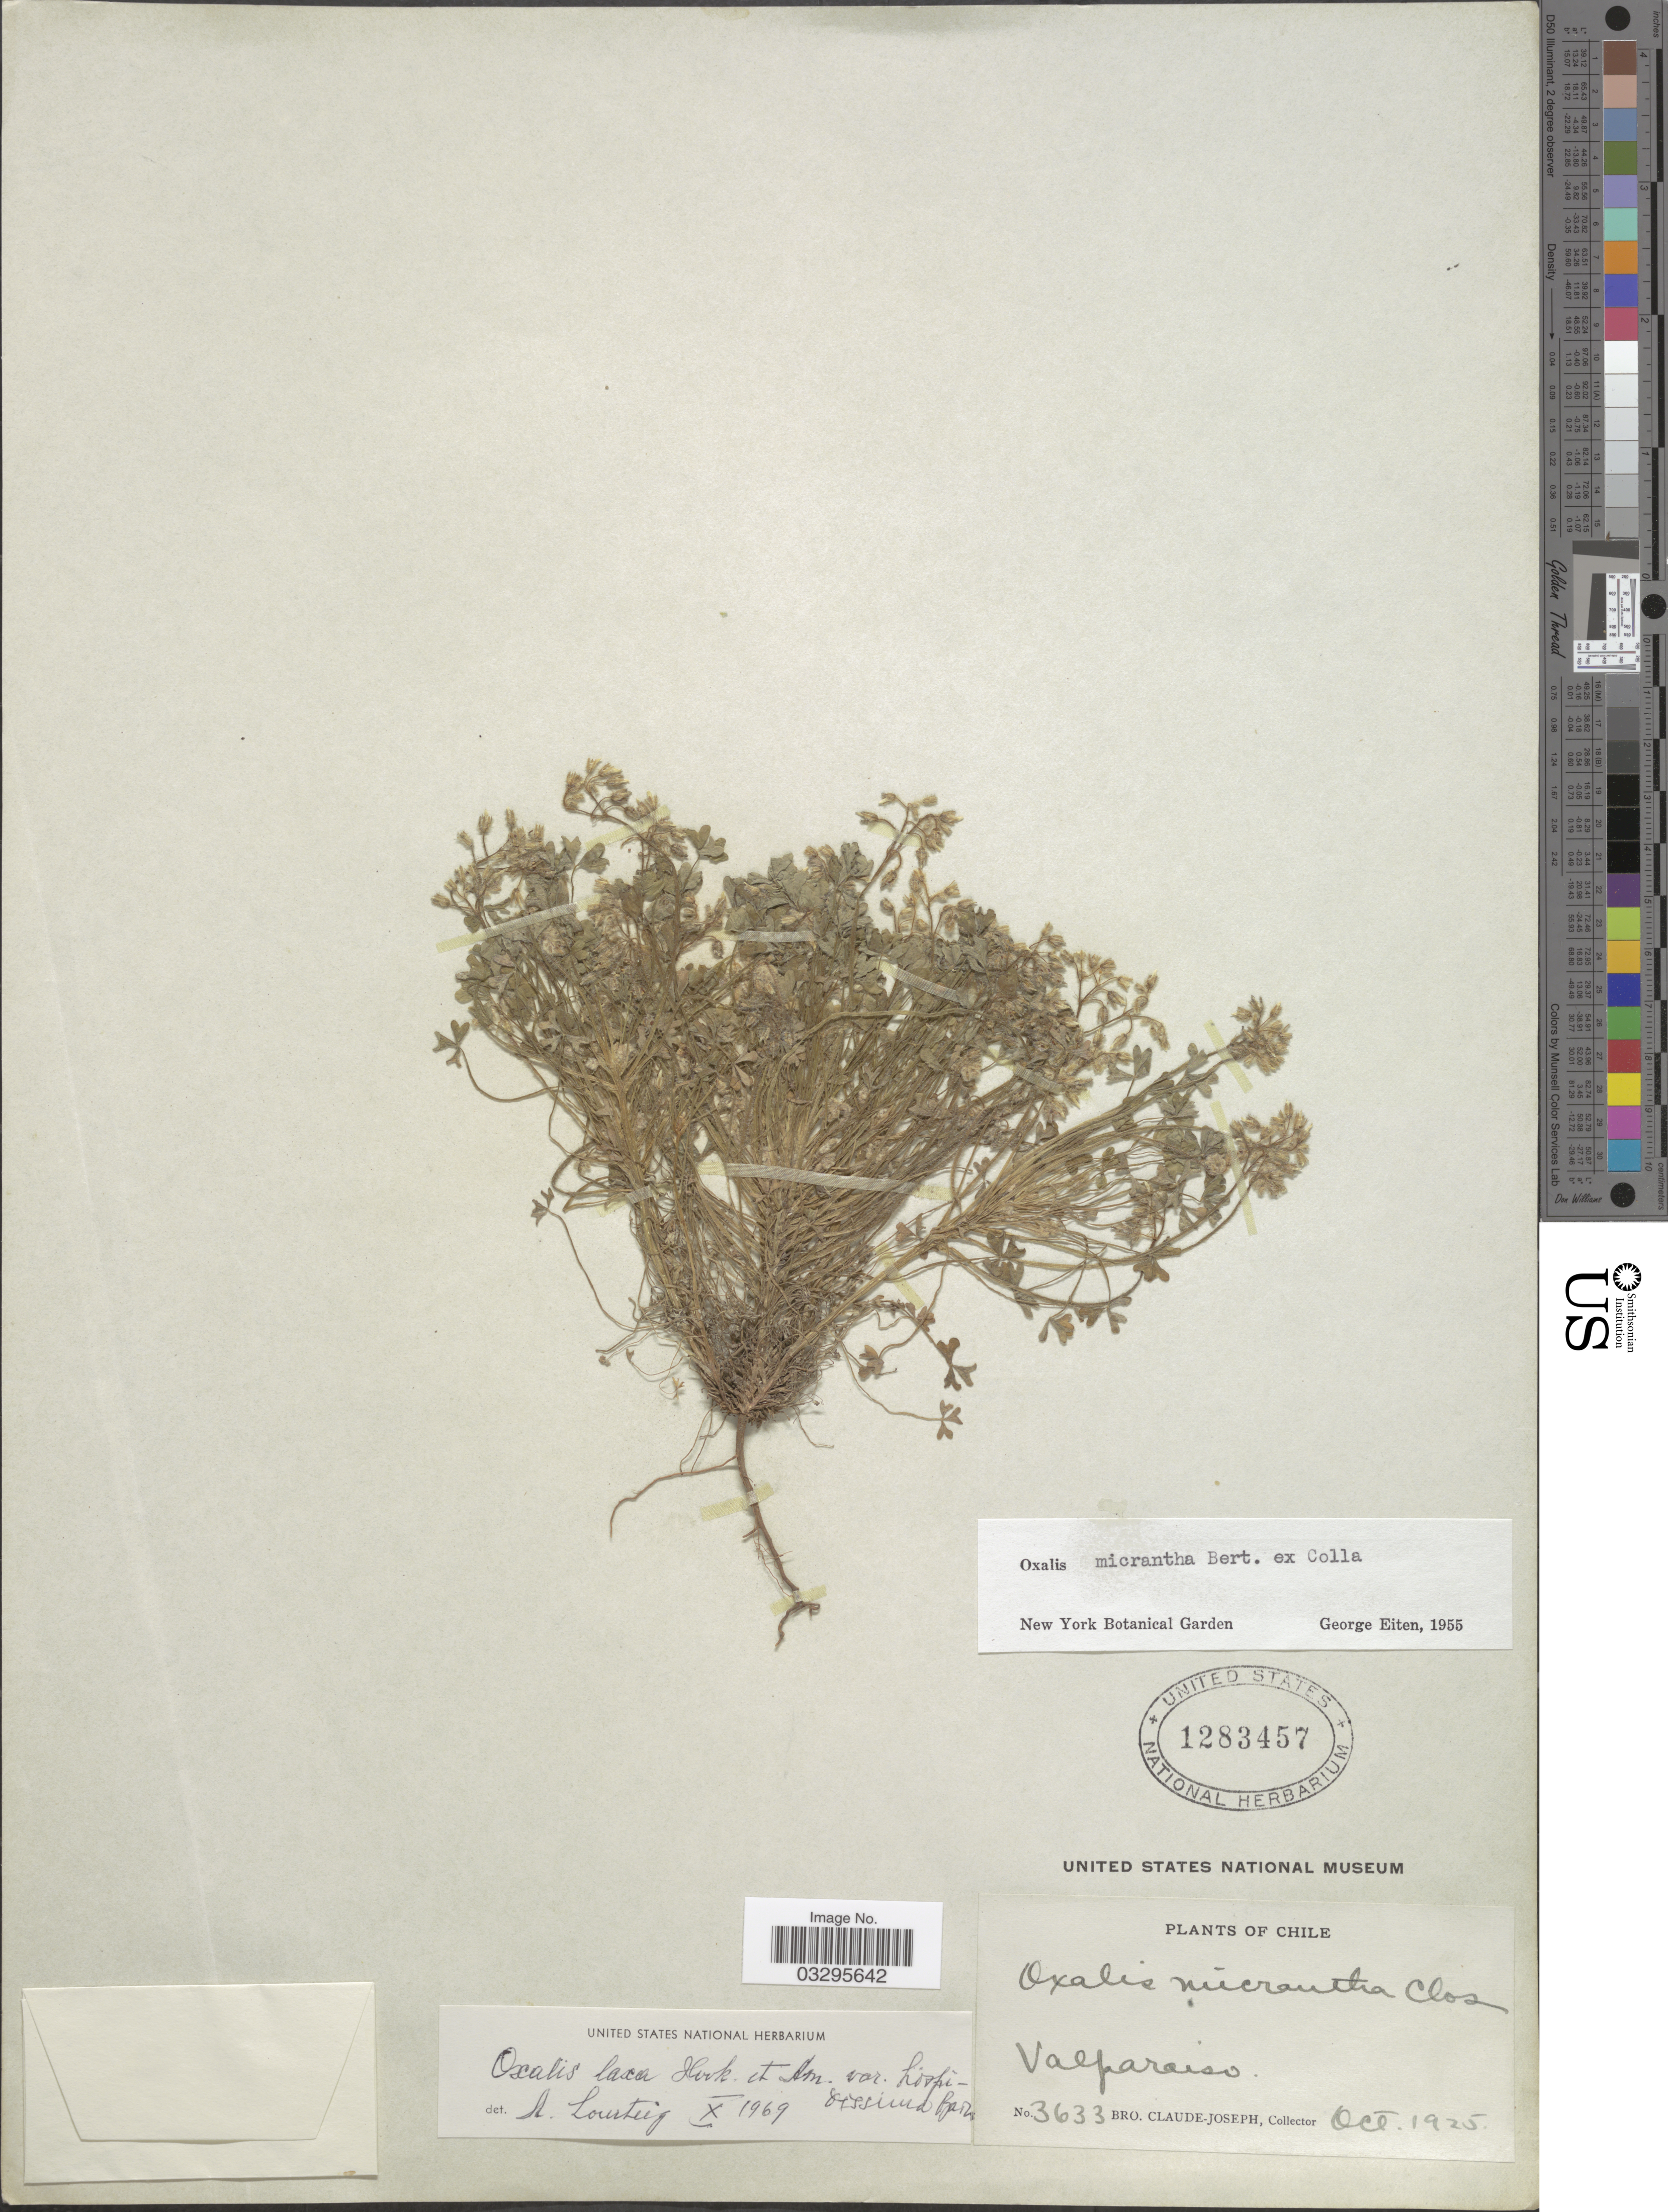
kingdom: Plantae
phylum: Tracheophyta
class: Magnoliopsida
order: Oxalidales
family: Oxalidaceae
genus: Oxalis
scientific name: Oxalis laxa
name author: Hook. & Arn.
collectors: Bro. Claude-Joseph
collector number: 3633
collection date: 1925-10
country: Chile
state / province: Valparaíso (V)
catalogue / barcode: US 1283457